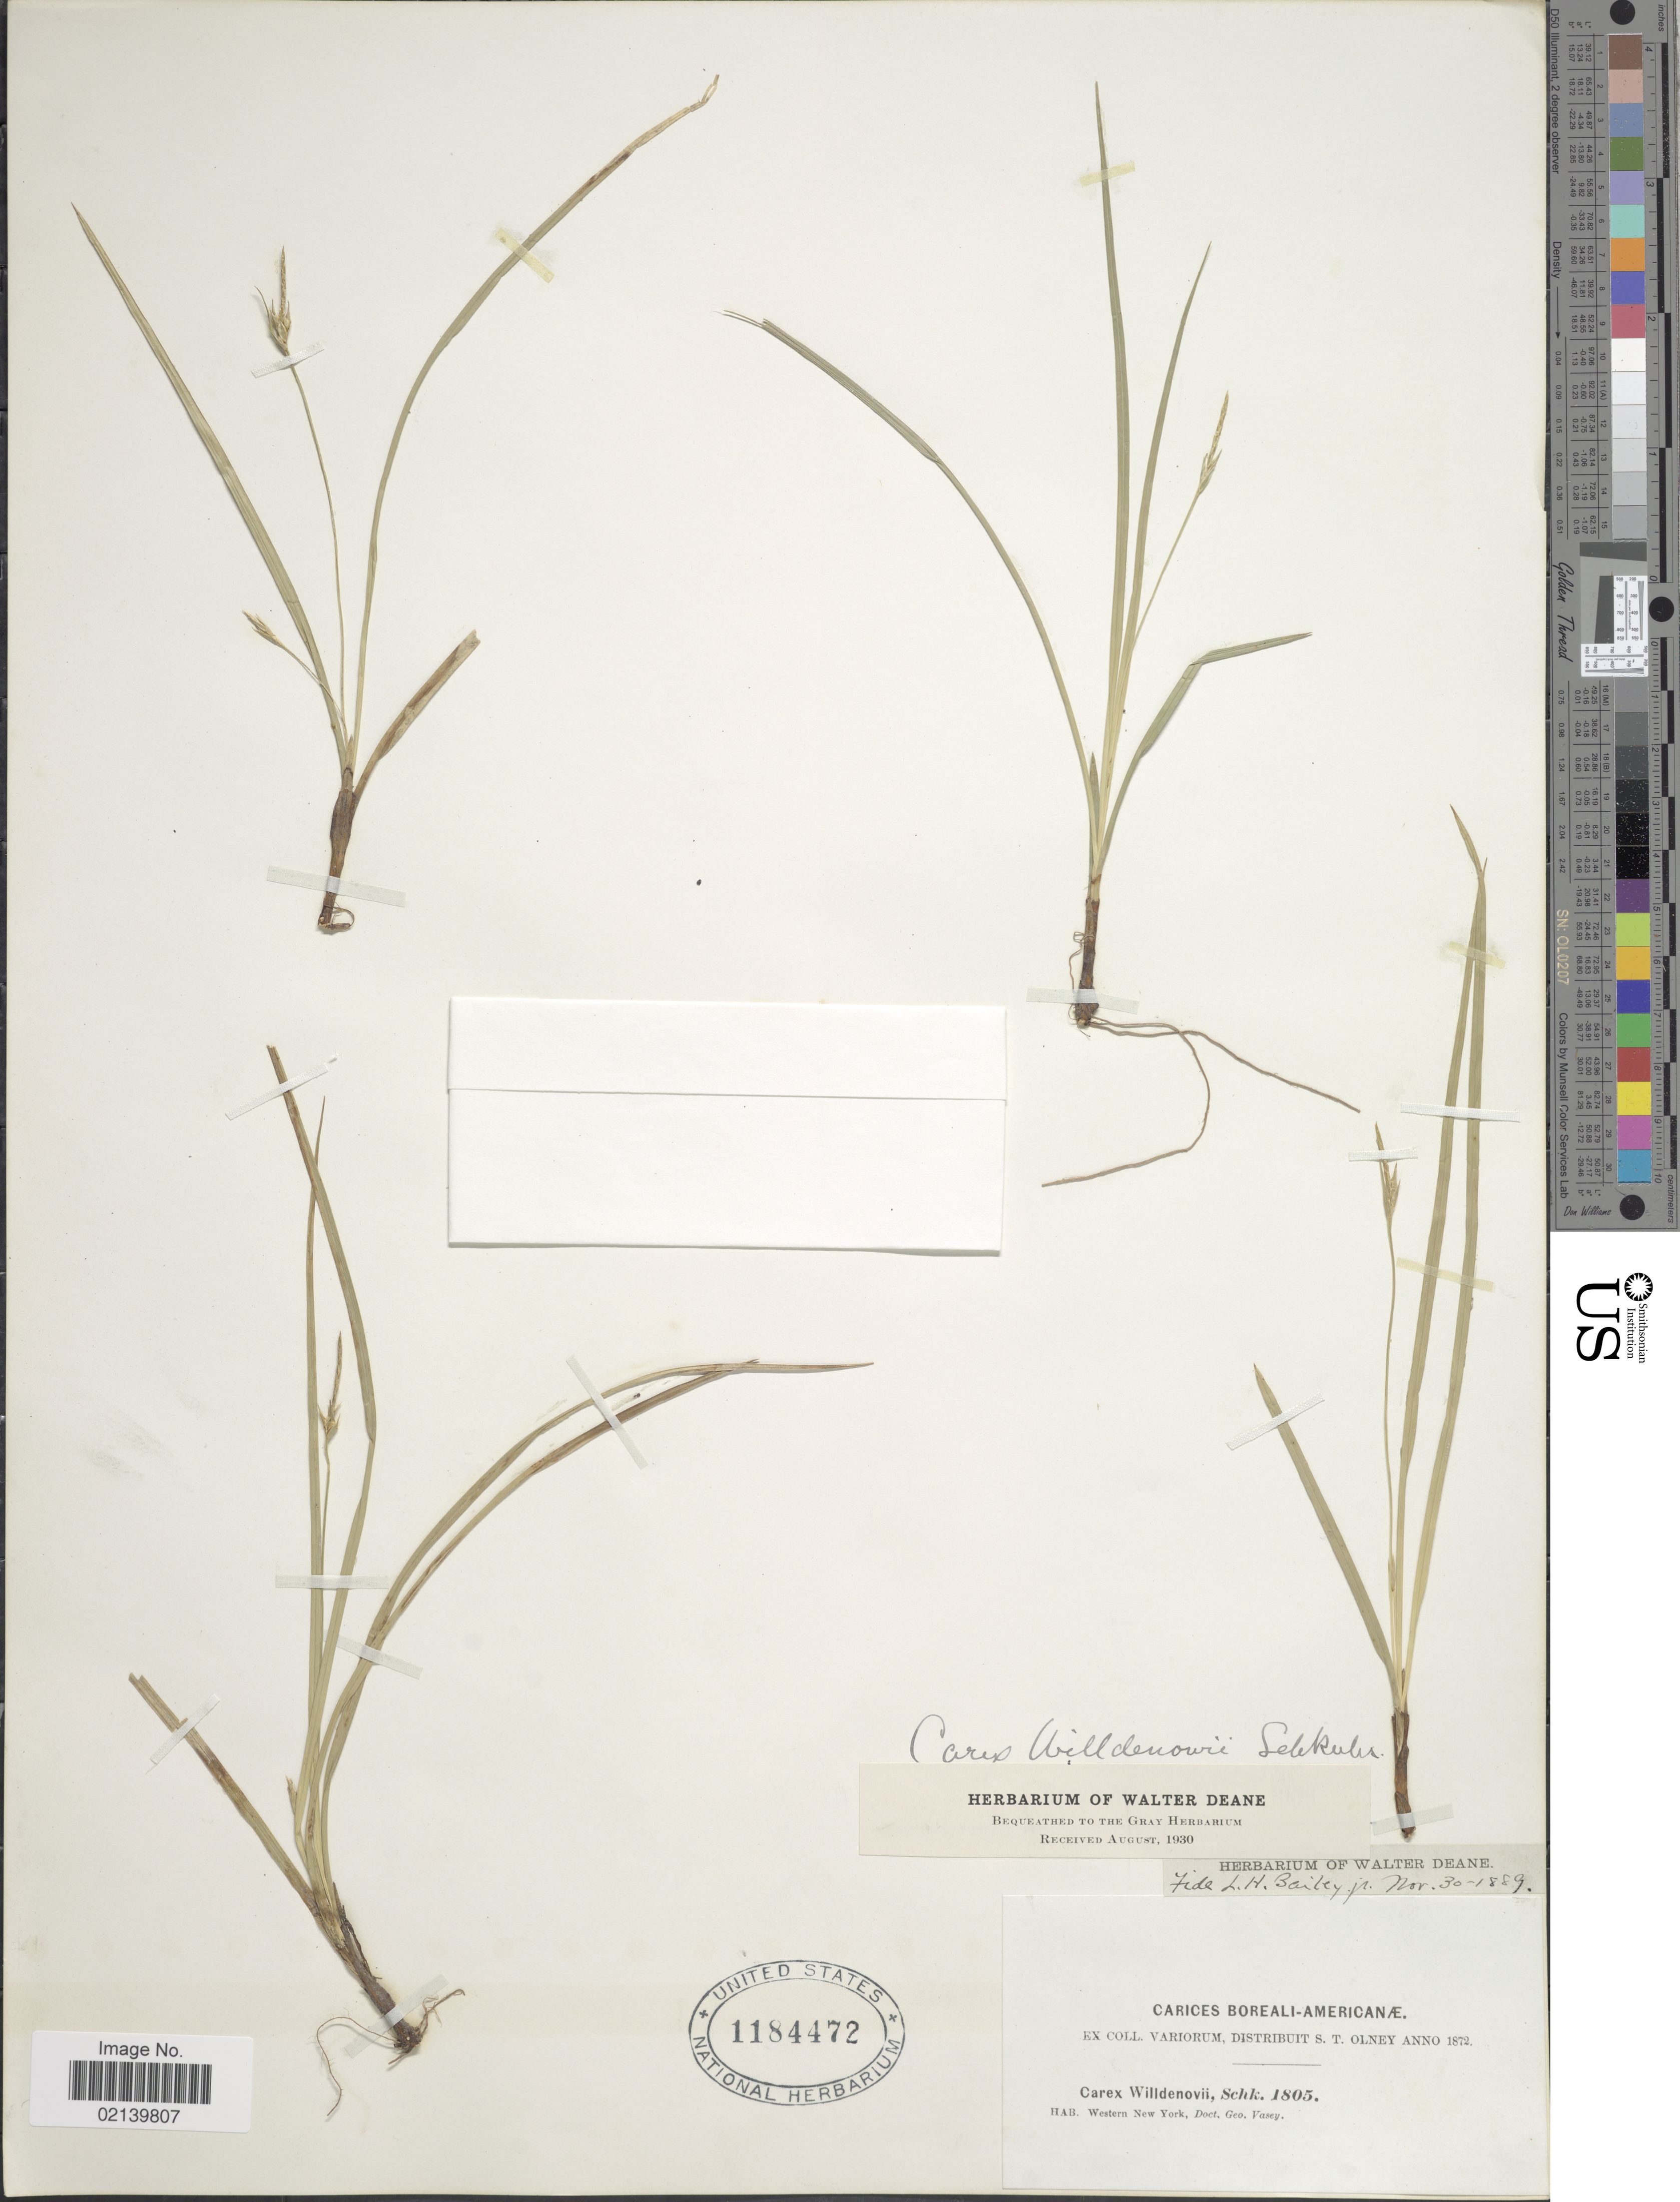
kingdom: Plantae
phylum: Tracheophyta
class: Liliopsida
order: Poales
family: Cyperaceae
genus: Carex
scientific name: Carex willdenowii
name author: Willd.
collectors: G. Vasey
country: United States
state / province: New York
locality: Western New York.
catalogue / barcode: US 1184472